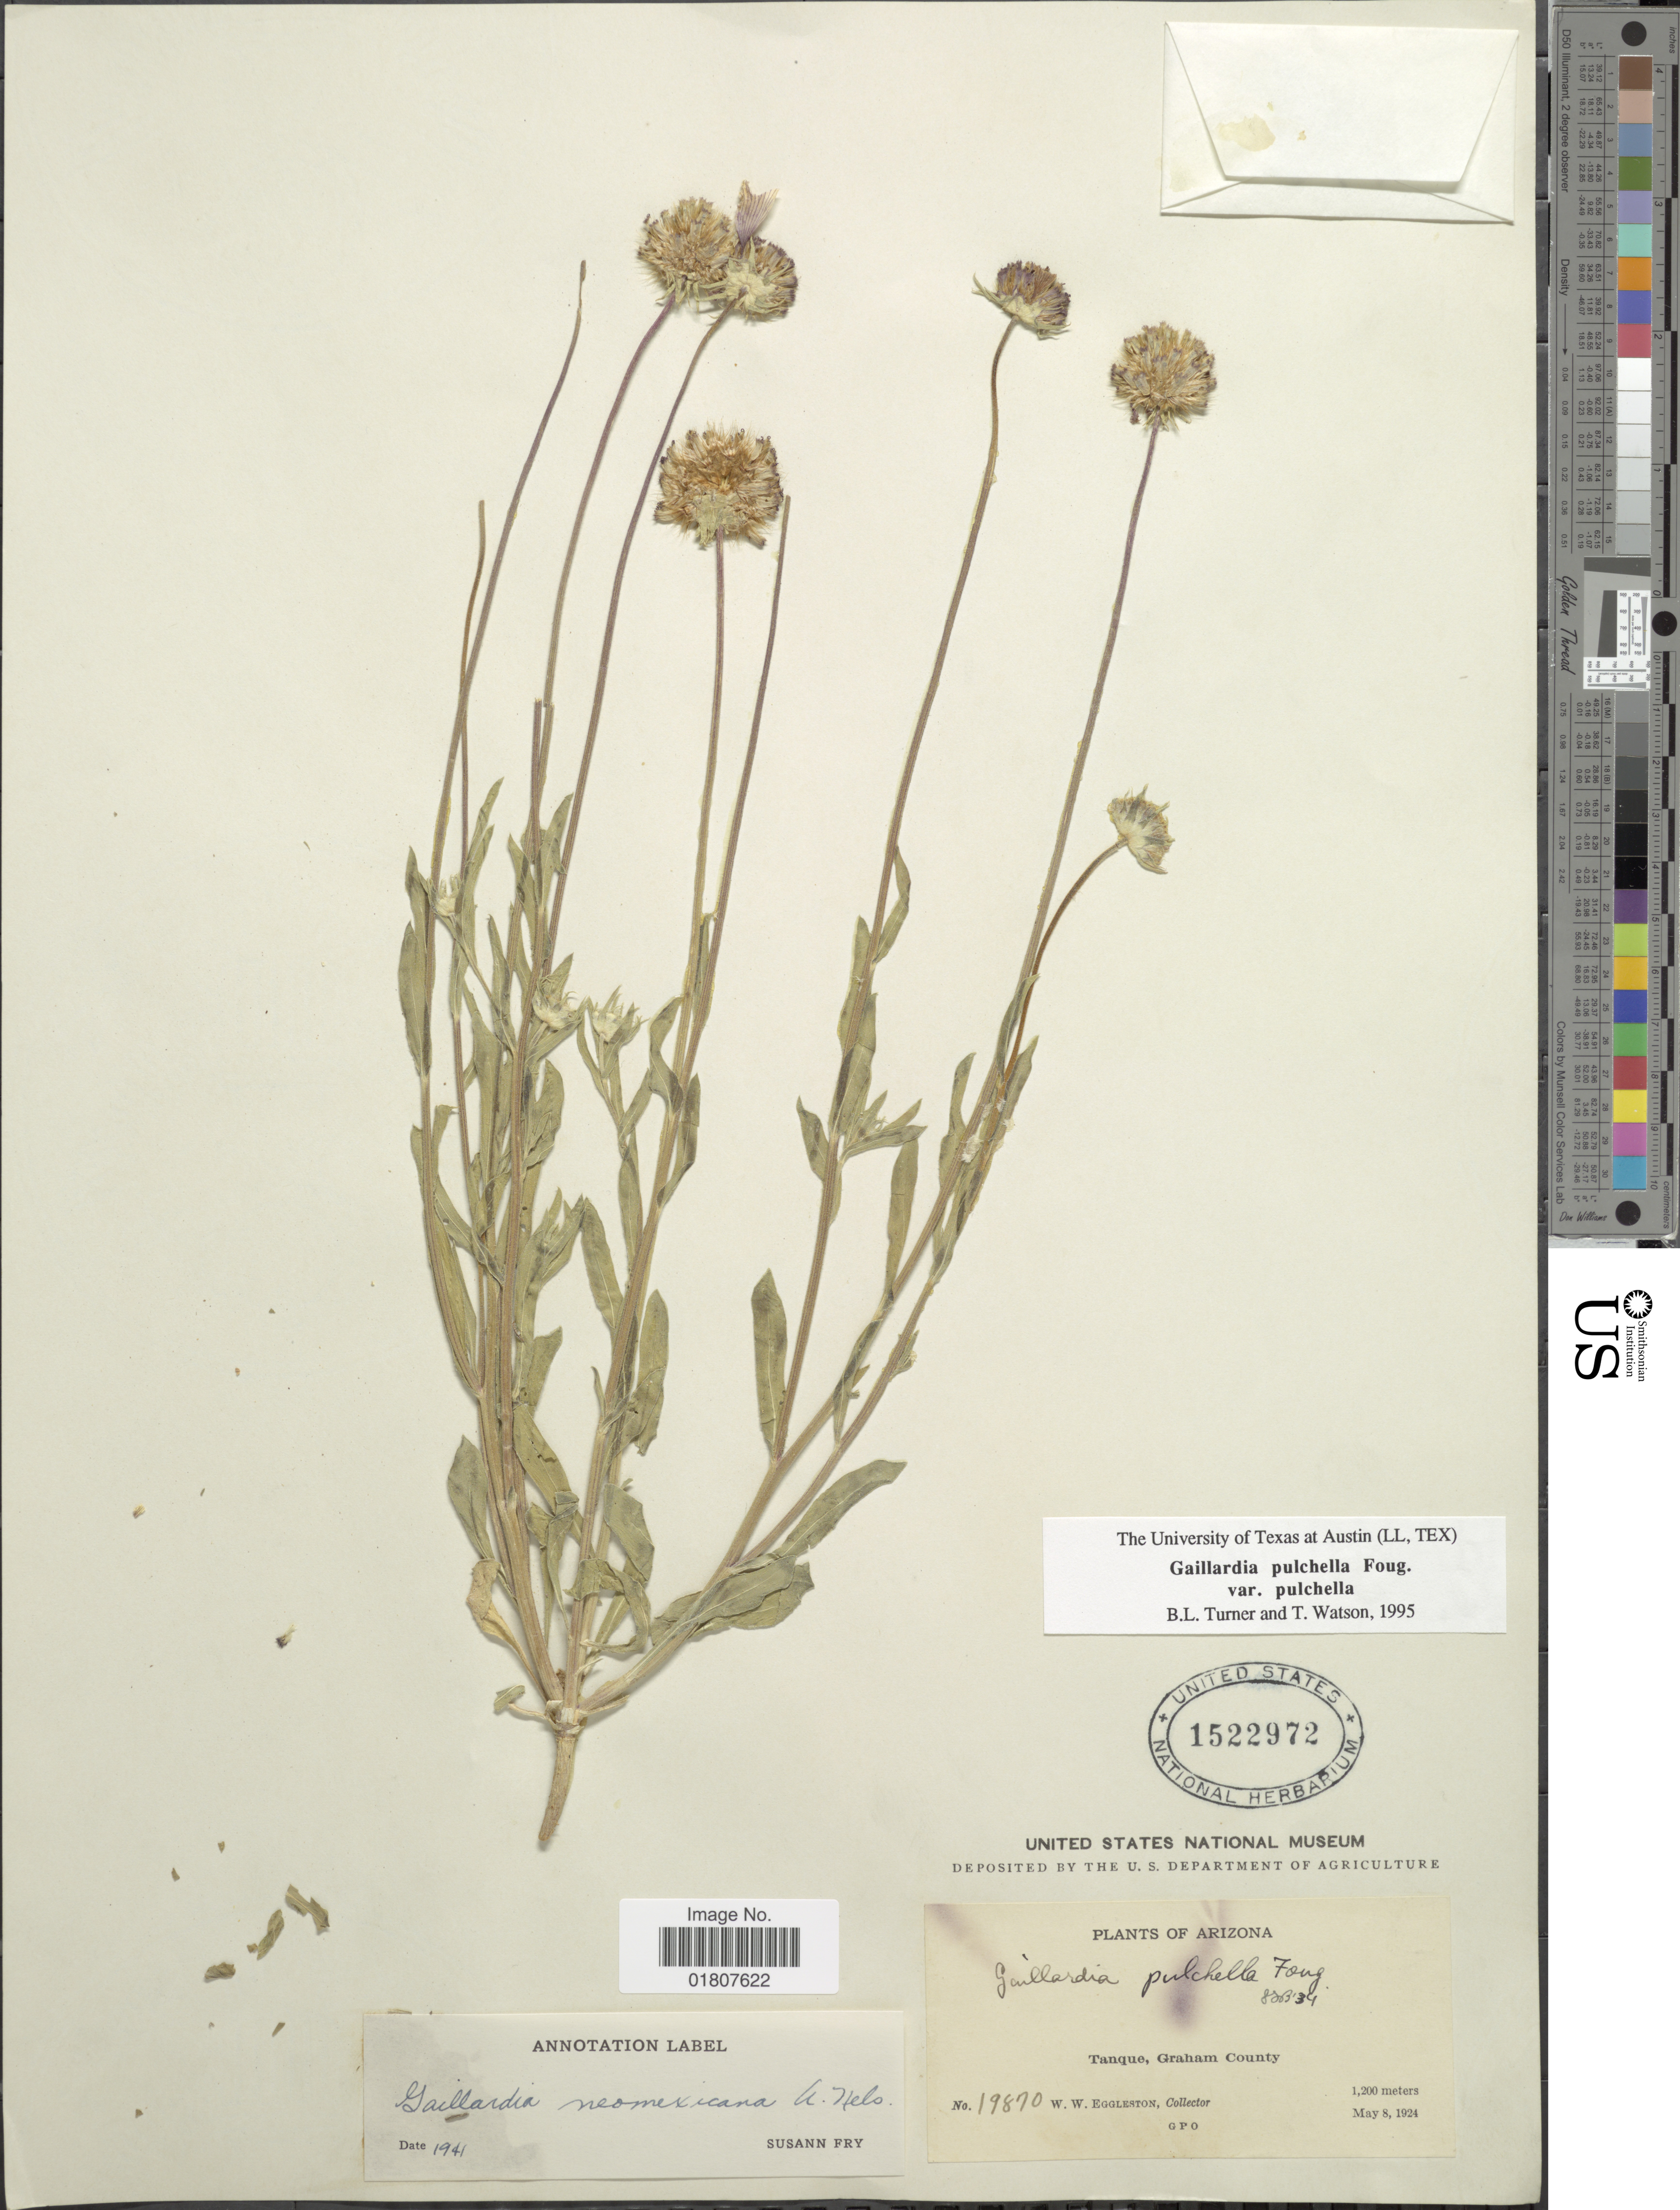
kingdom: Plantae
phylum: Tracheophyta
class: Magnoliopsida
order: Asterales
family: Asteraceae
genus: Gaillardia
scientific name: Gaillardia pulchella var. pulchella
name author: Foug.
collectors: W. W. Eggleston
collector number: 19870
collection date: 1924-05-08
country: United States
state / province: Arizona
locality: Tanque, Graham County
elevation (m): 1200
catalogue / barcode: US 1522972